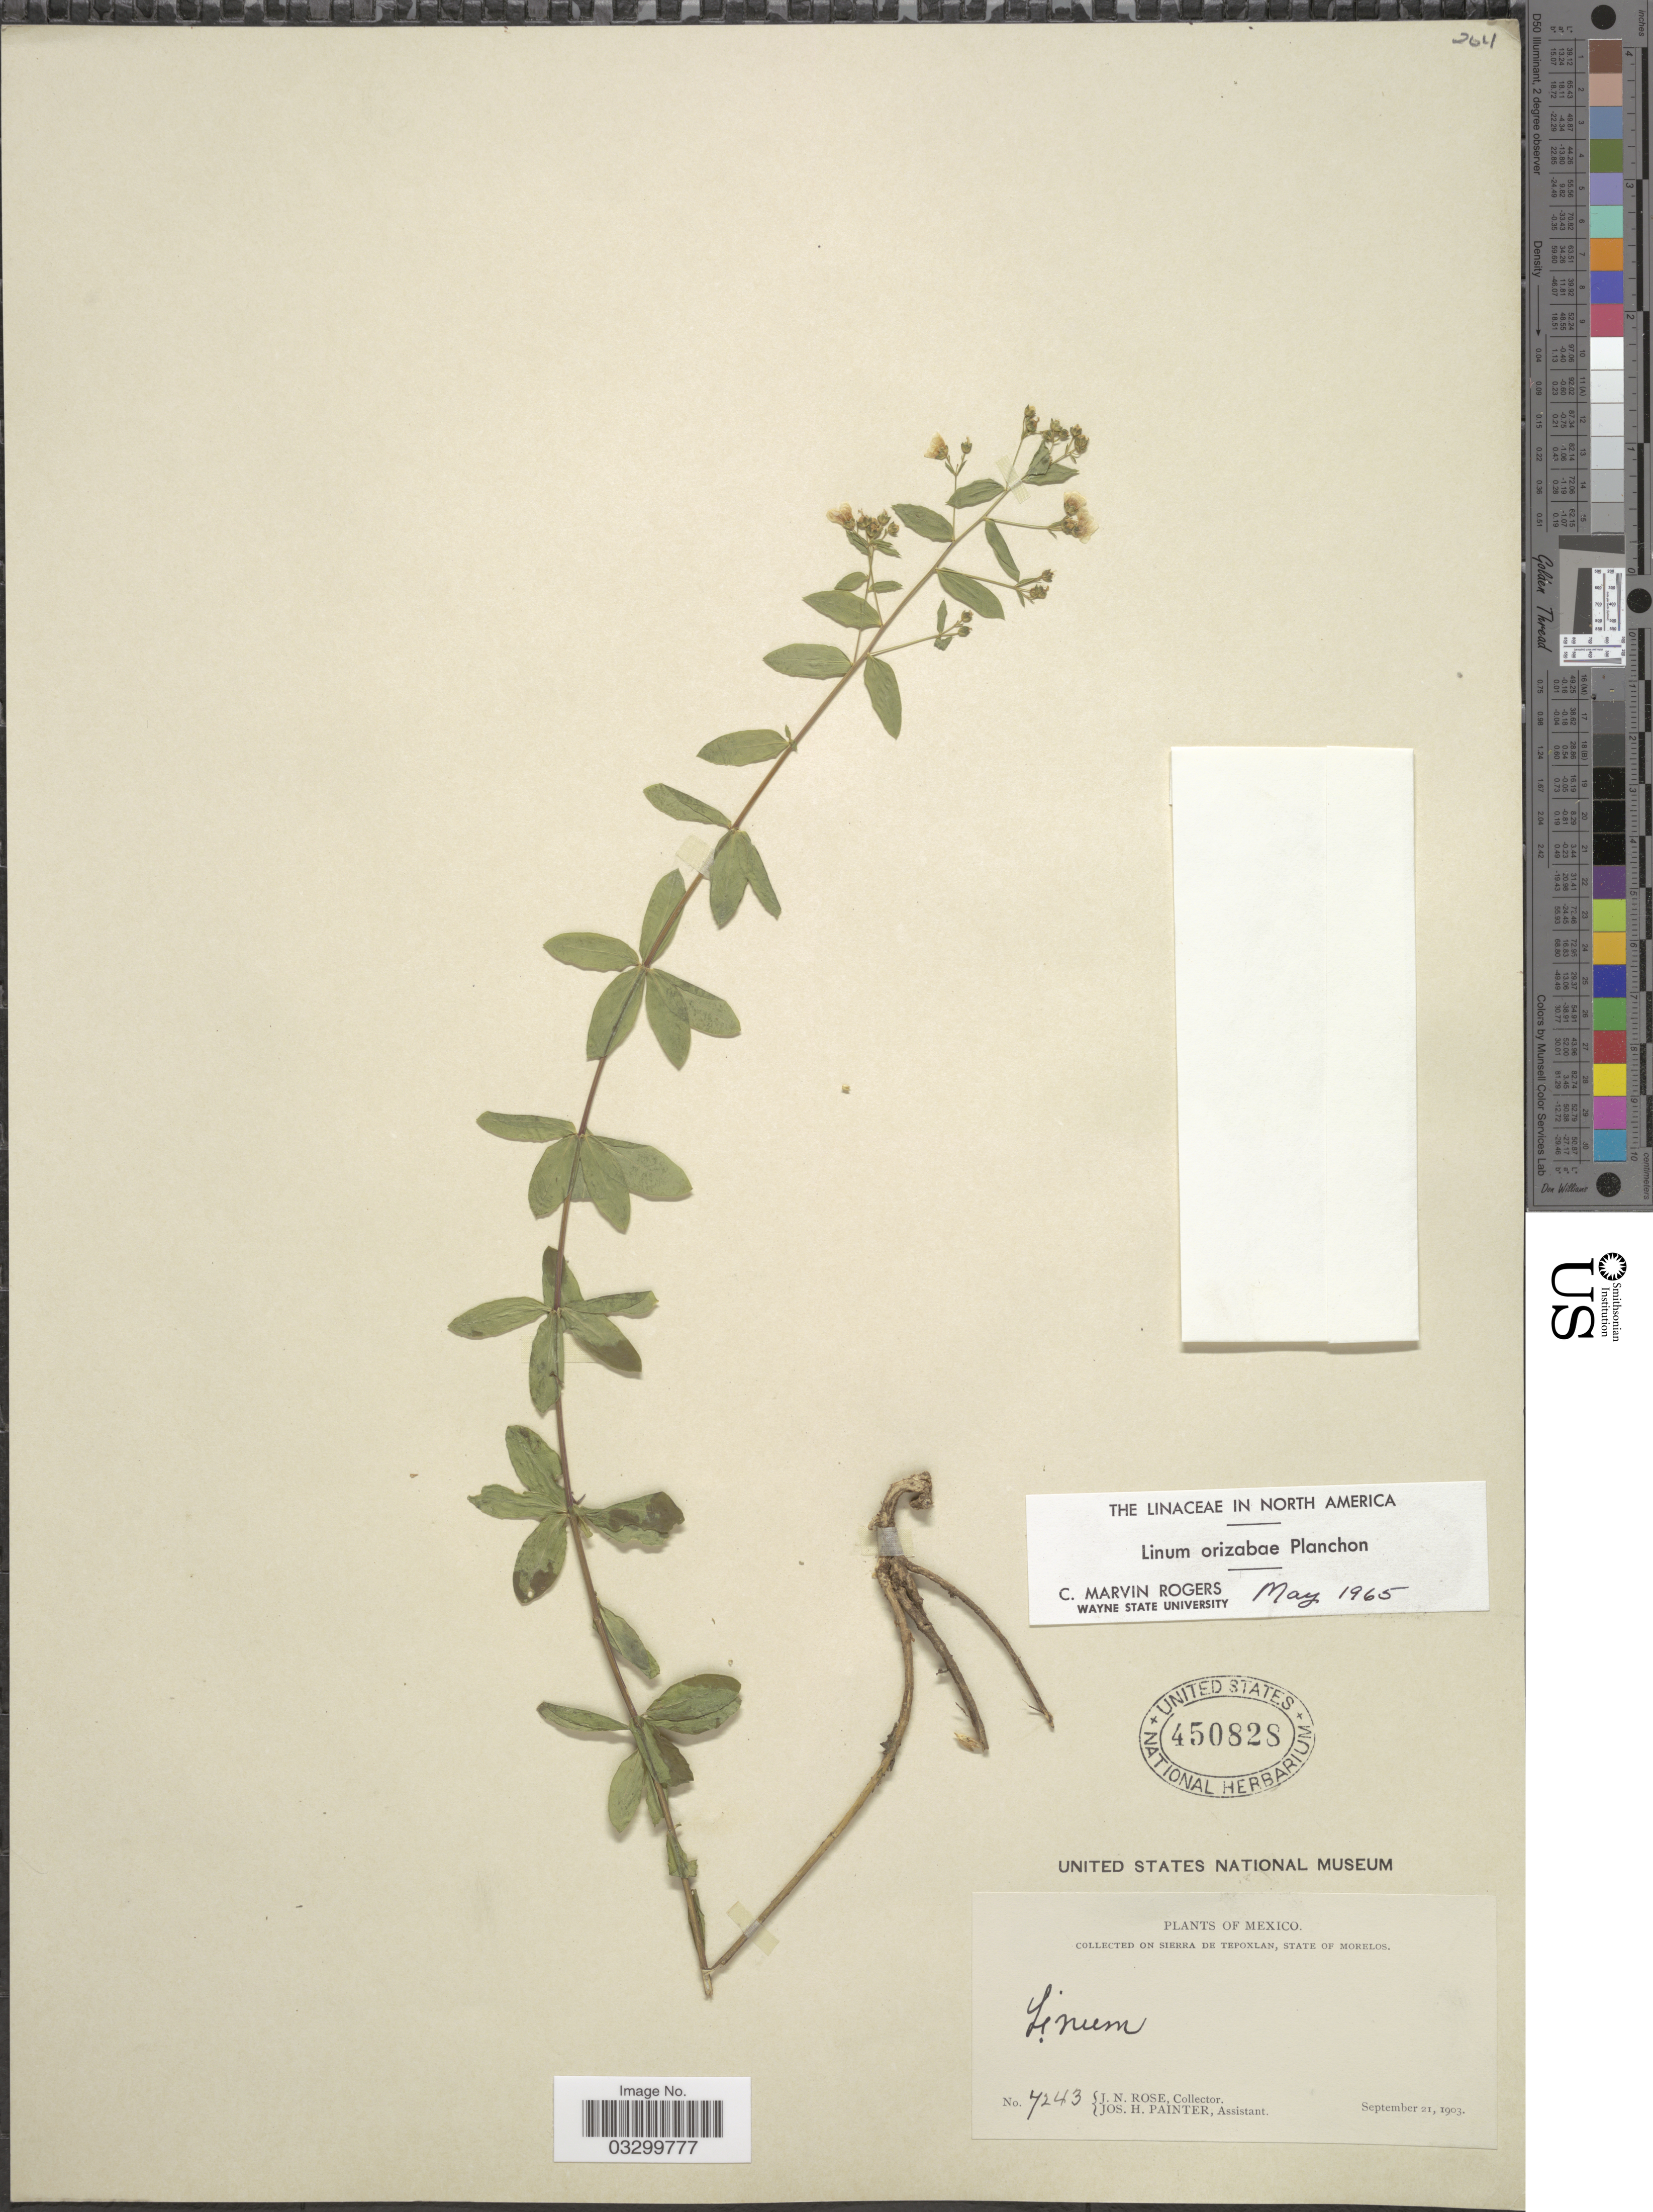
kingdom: Plantae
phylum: Tracheophyta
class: Magnoliopsida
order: Malpighiales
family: Linaceae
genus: Linum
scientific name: Linum orizabae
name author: Planch.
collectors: J. N. Rose & J. H. Painter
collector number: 7243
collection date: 1903-09-21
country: Mexico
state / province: Morelos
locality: Sierra de Tepoxlan.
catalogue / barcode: US 450828